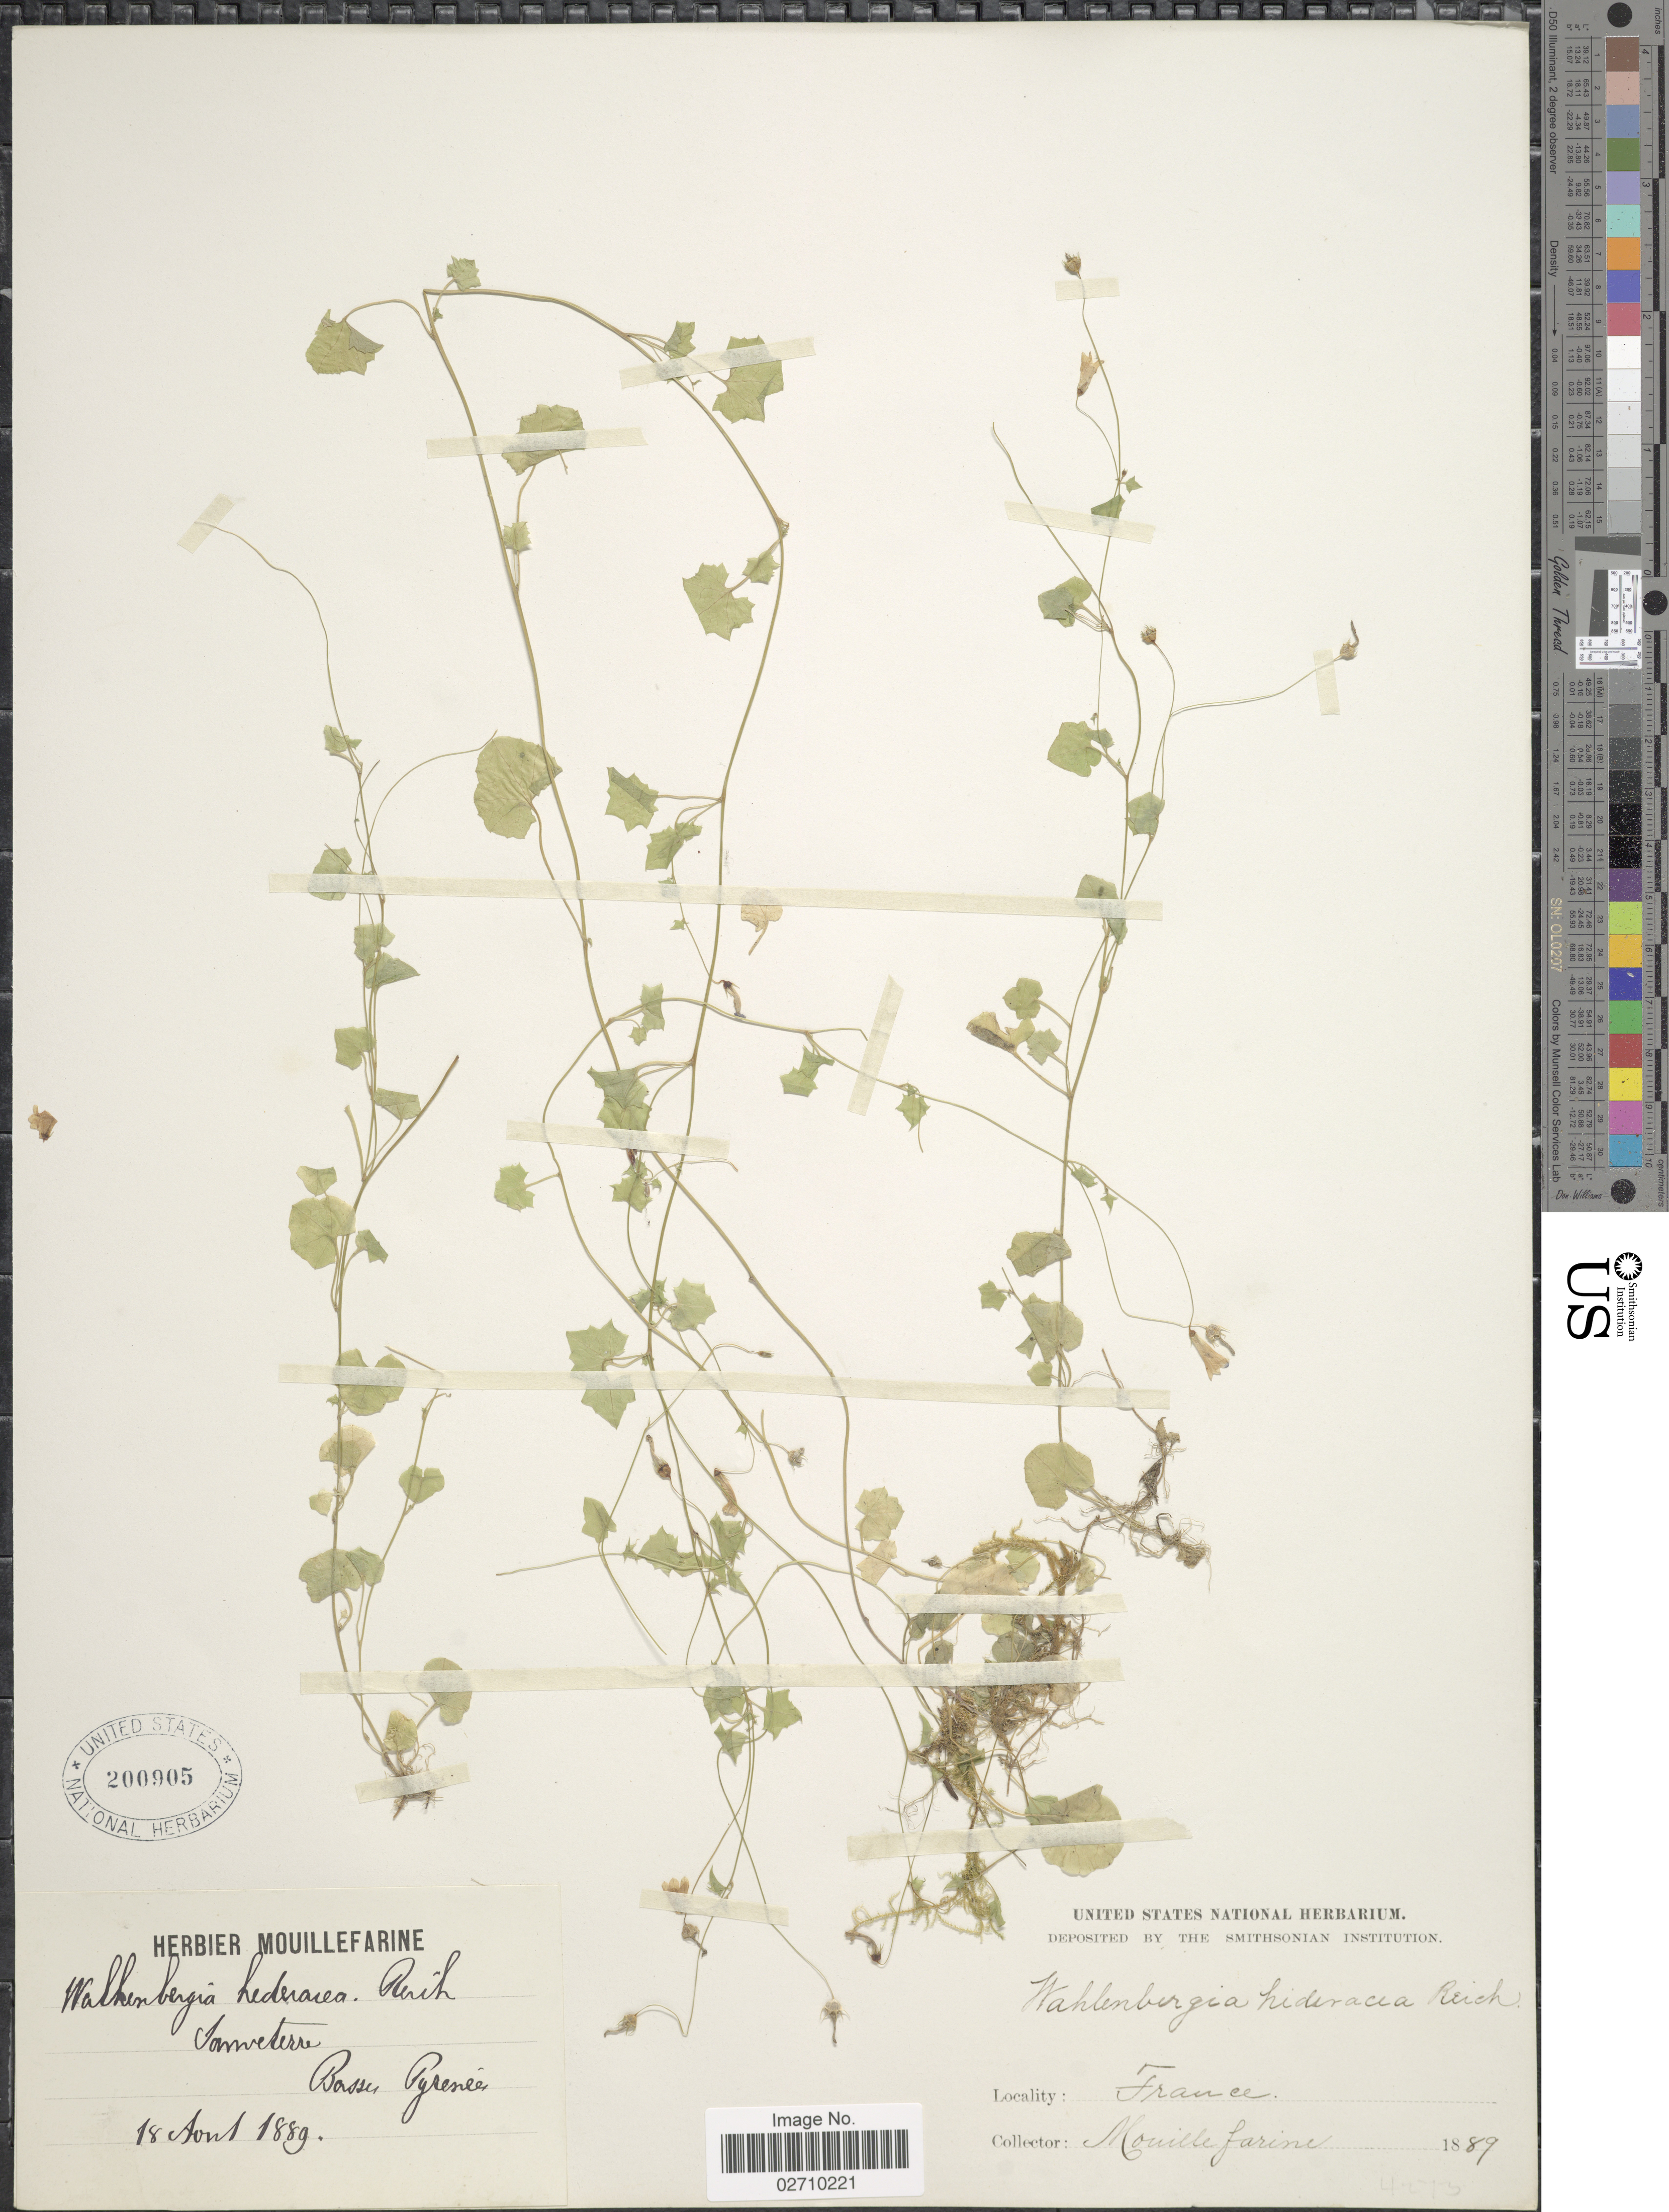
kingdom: Plantae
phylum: Tracheophyta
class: Magnoliopsida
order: Asterales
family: Campanulaceae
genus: Wahlenbergia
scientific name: Wahlenbergia hederacea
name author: Rchb.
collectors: A. Mouillefarine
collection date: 1889-08-18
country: France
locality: sauveterre, Bossu Pyrenee.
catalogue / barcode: US 200905